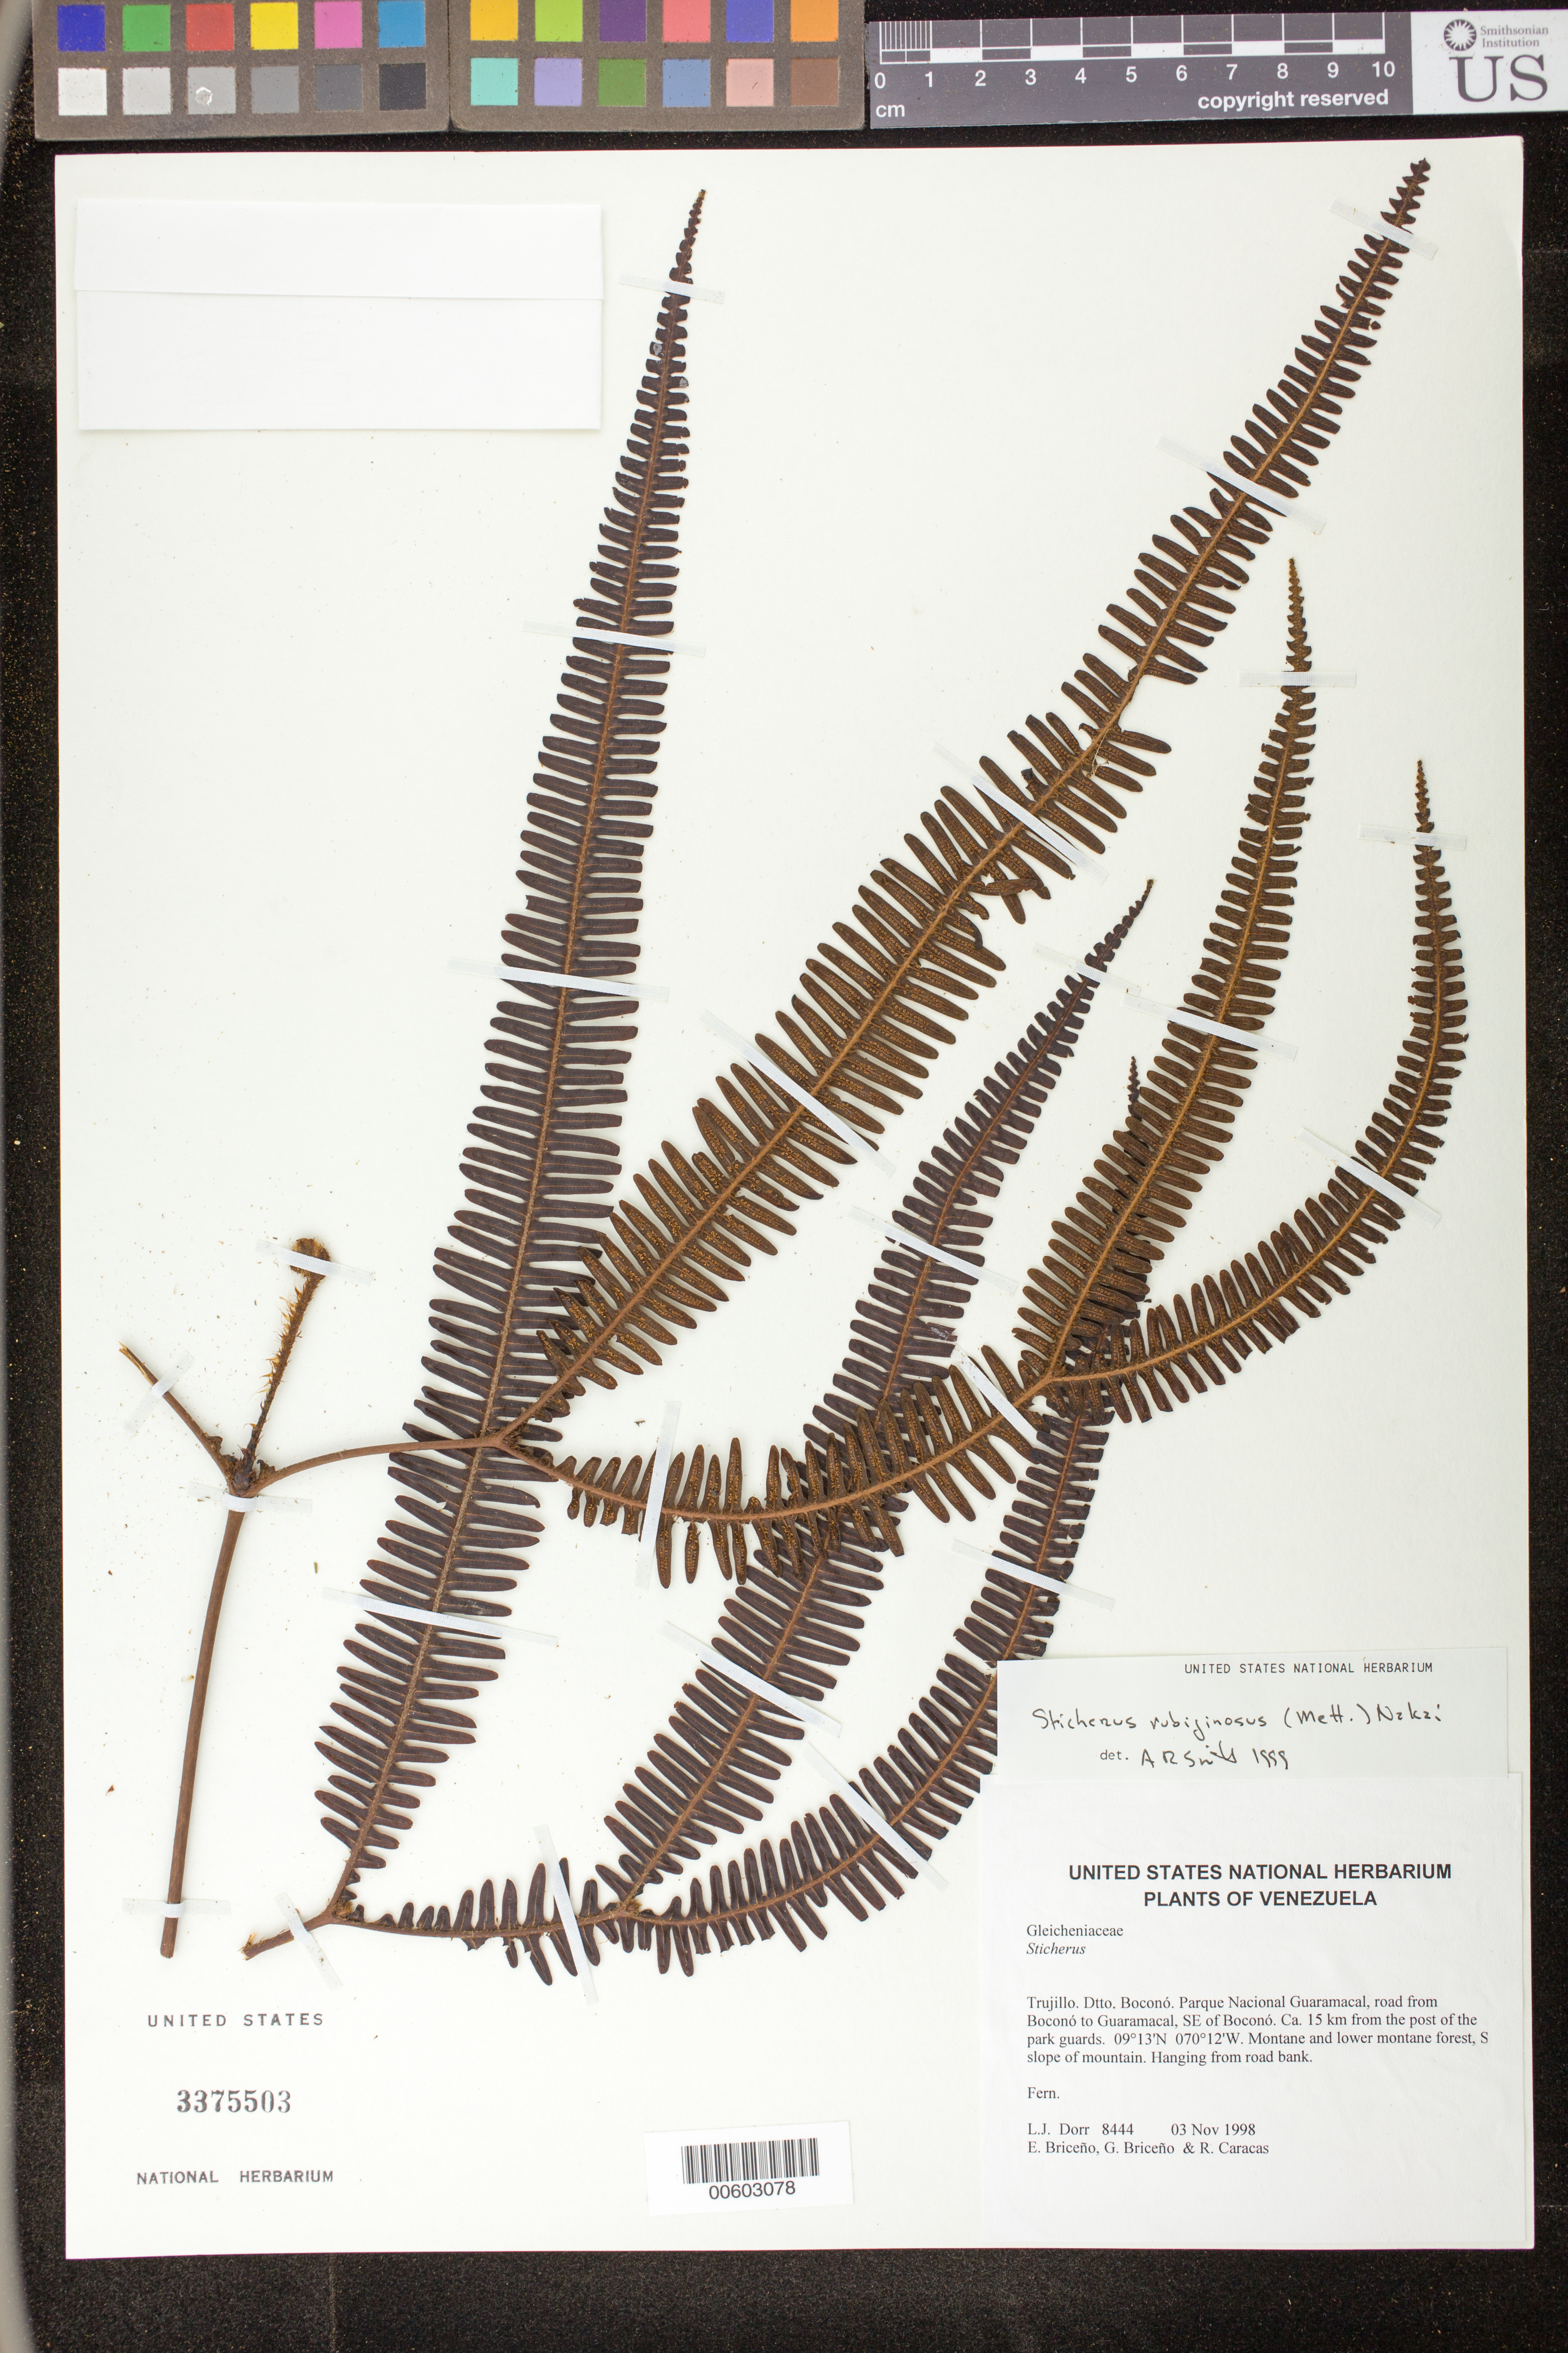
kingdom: Plantae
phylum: Tracheophyta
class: Polypodiopsida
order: Gleicheniales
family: Gleicheniaceae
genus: Sticherus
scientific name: Sticherus rubiginosus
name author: (Mett.) Nakai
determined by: Smith, Alan R., (UC)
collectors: L. J. Dorr, E. Briceño, G. Briceño & R. Caracas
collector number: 8444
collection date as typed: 03 Nov 1998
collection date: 1998-11-03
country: Venezuela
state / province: Trujillo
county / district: Boconó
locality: Parque Nacional Guaramacal, road from Boconó to Guaramacal, SE of Boconó, ca. 15 km from the post of the park guards.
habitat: Montane and lower montane forest, S slope of mountain. Hanging from road bank.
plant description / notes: COL, CTES, UC, US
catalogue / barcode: US 3375503